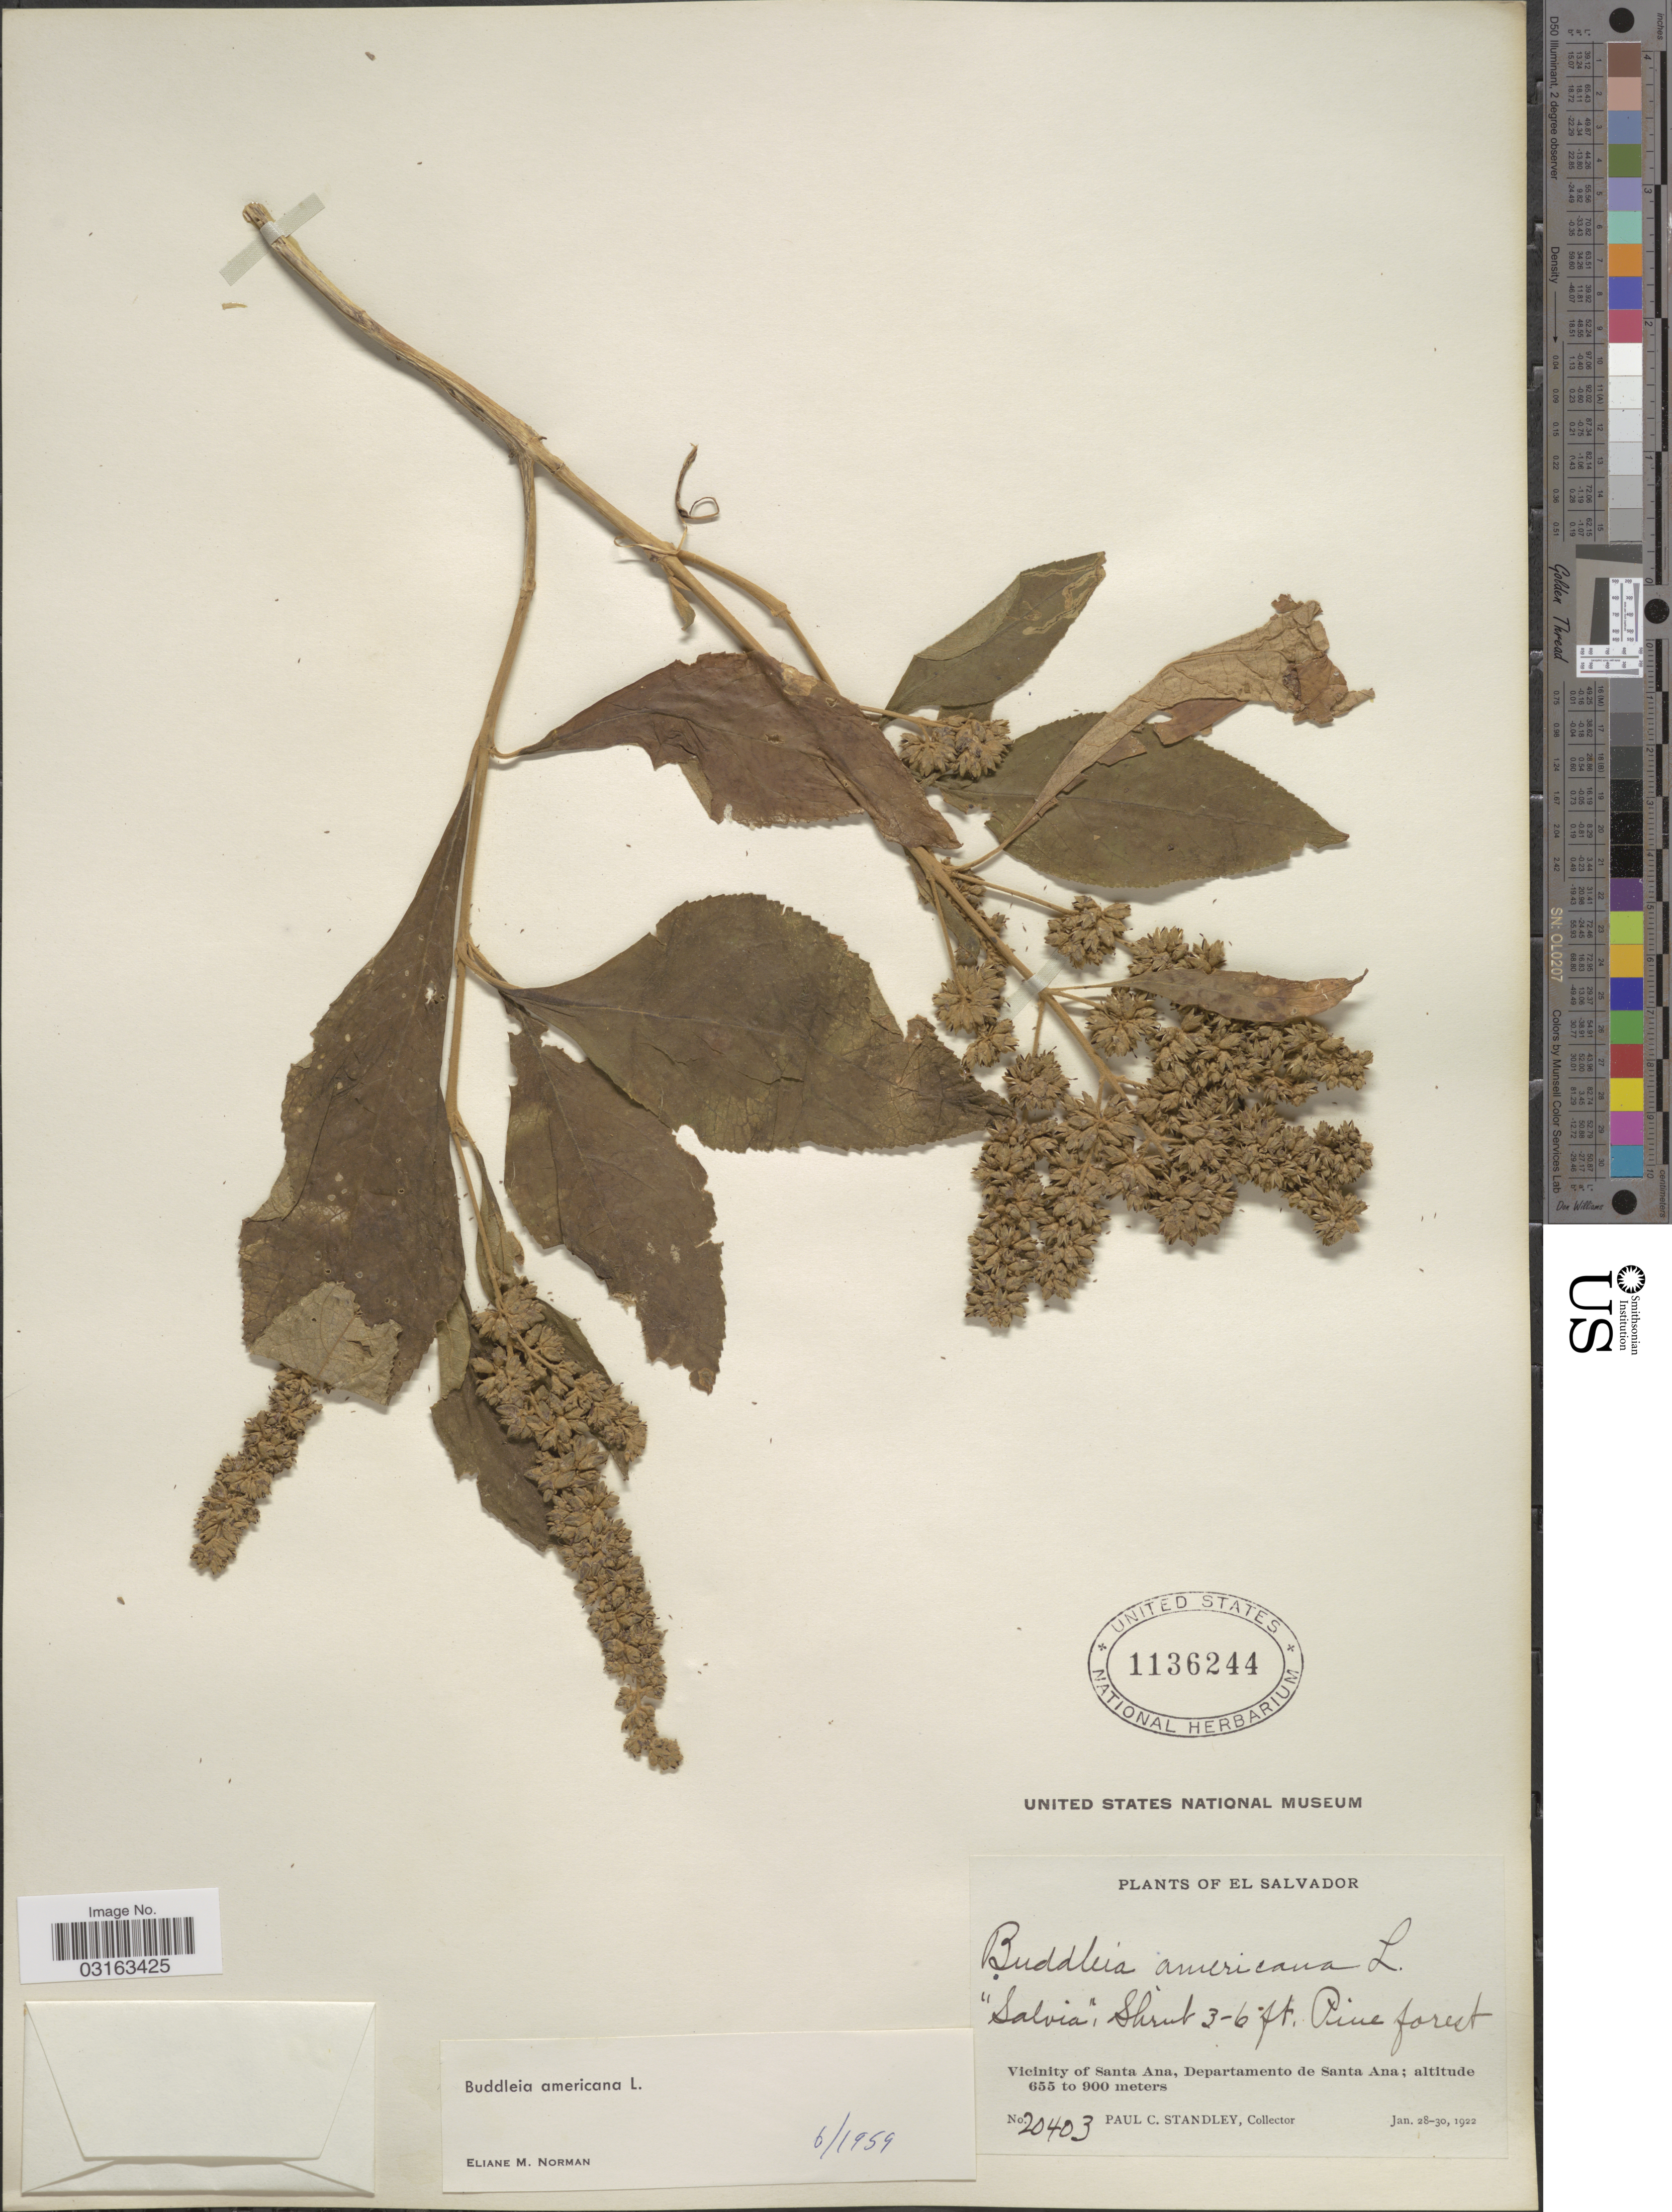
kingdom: Plantae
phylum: Tracheophyta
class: Magnoliopsida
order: Lamiales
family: Scrophulariaceae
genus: Buddleja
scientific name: Buddleja americana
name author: L.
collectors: P. C. Standley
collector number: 20403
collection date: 1922-01-28/1922-01-30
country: El Salvador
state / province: Santa Ana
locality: Vicinity of Santa Ana, Departamento de Santa Ana.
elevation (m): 655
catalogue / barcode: US 1136244